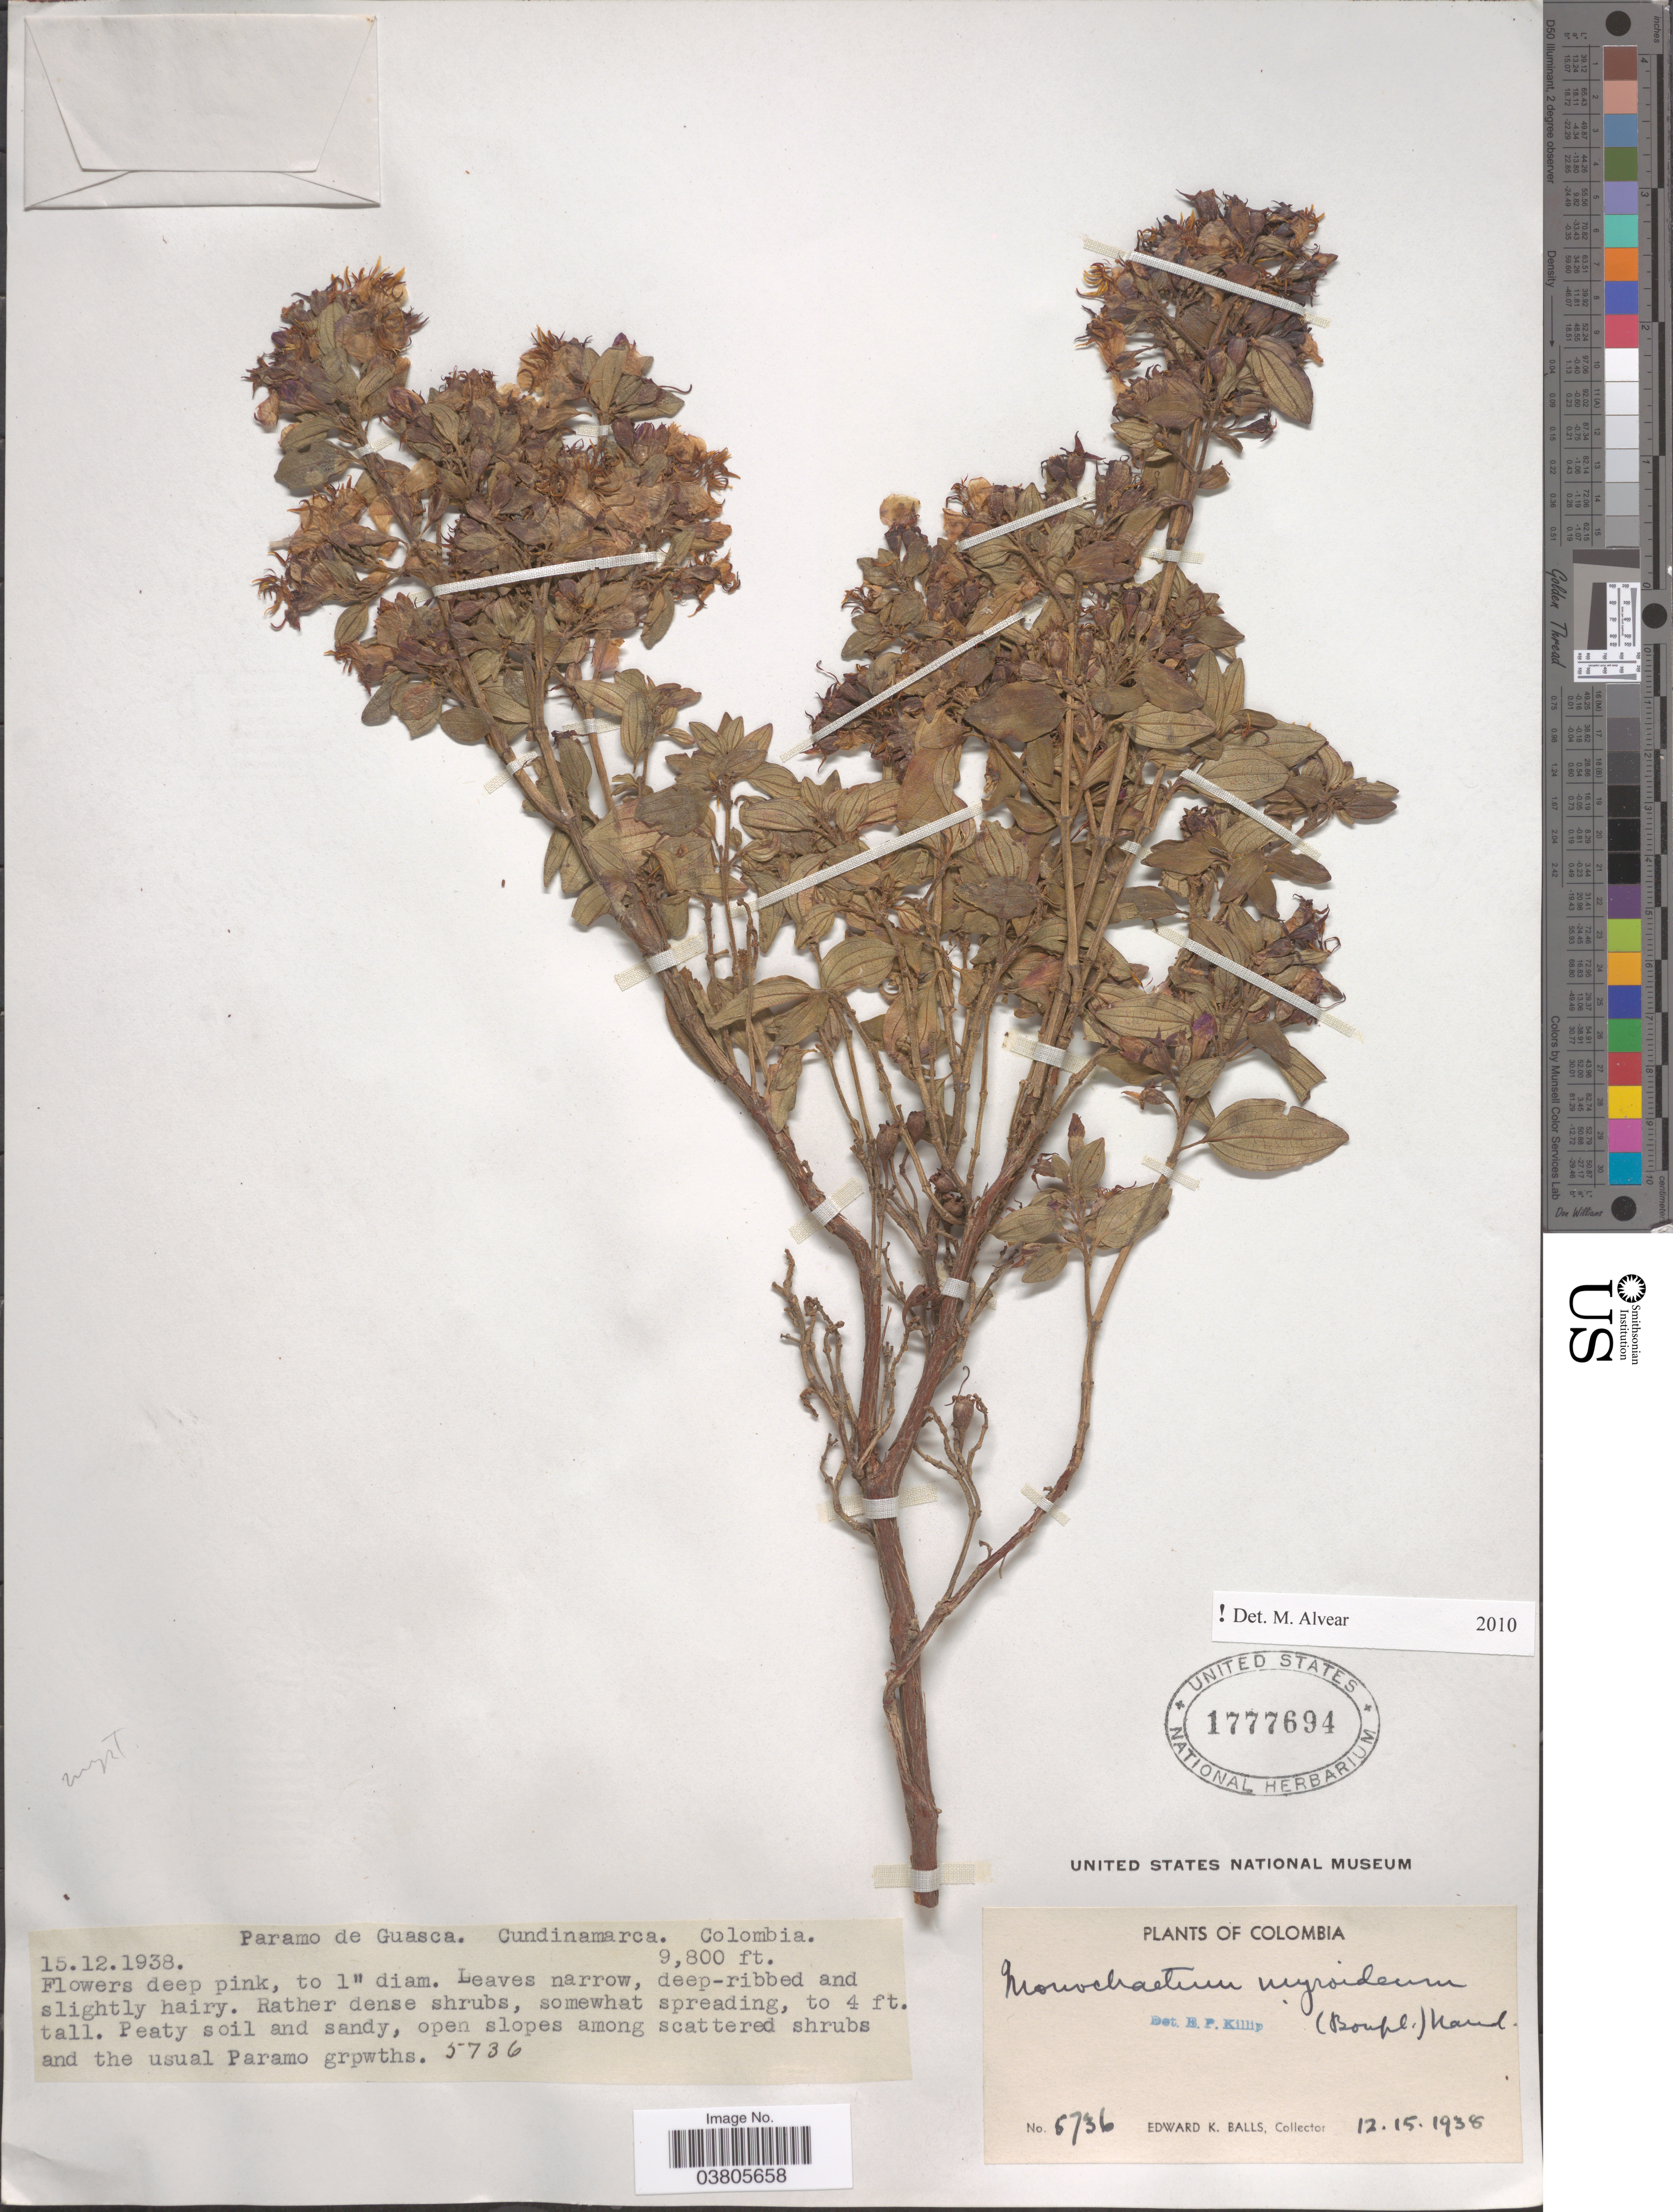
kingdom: Plantae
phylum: Tracheophyta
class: Magnoliopsida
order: Myrtales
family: Melastomataceae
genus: Monochaetum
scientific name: Monochaetum myrtoideum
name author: Naudin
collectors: E. K. Balls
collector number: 5736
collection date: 1938-12-15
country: Colombia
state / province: Cundinamarca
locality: Paramo de Guasca.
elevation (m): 2987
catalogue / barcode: US 1777694